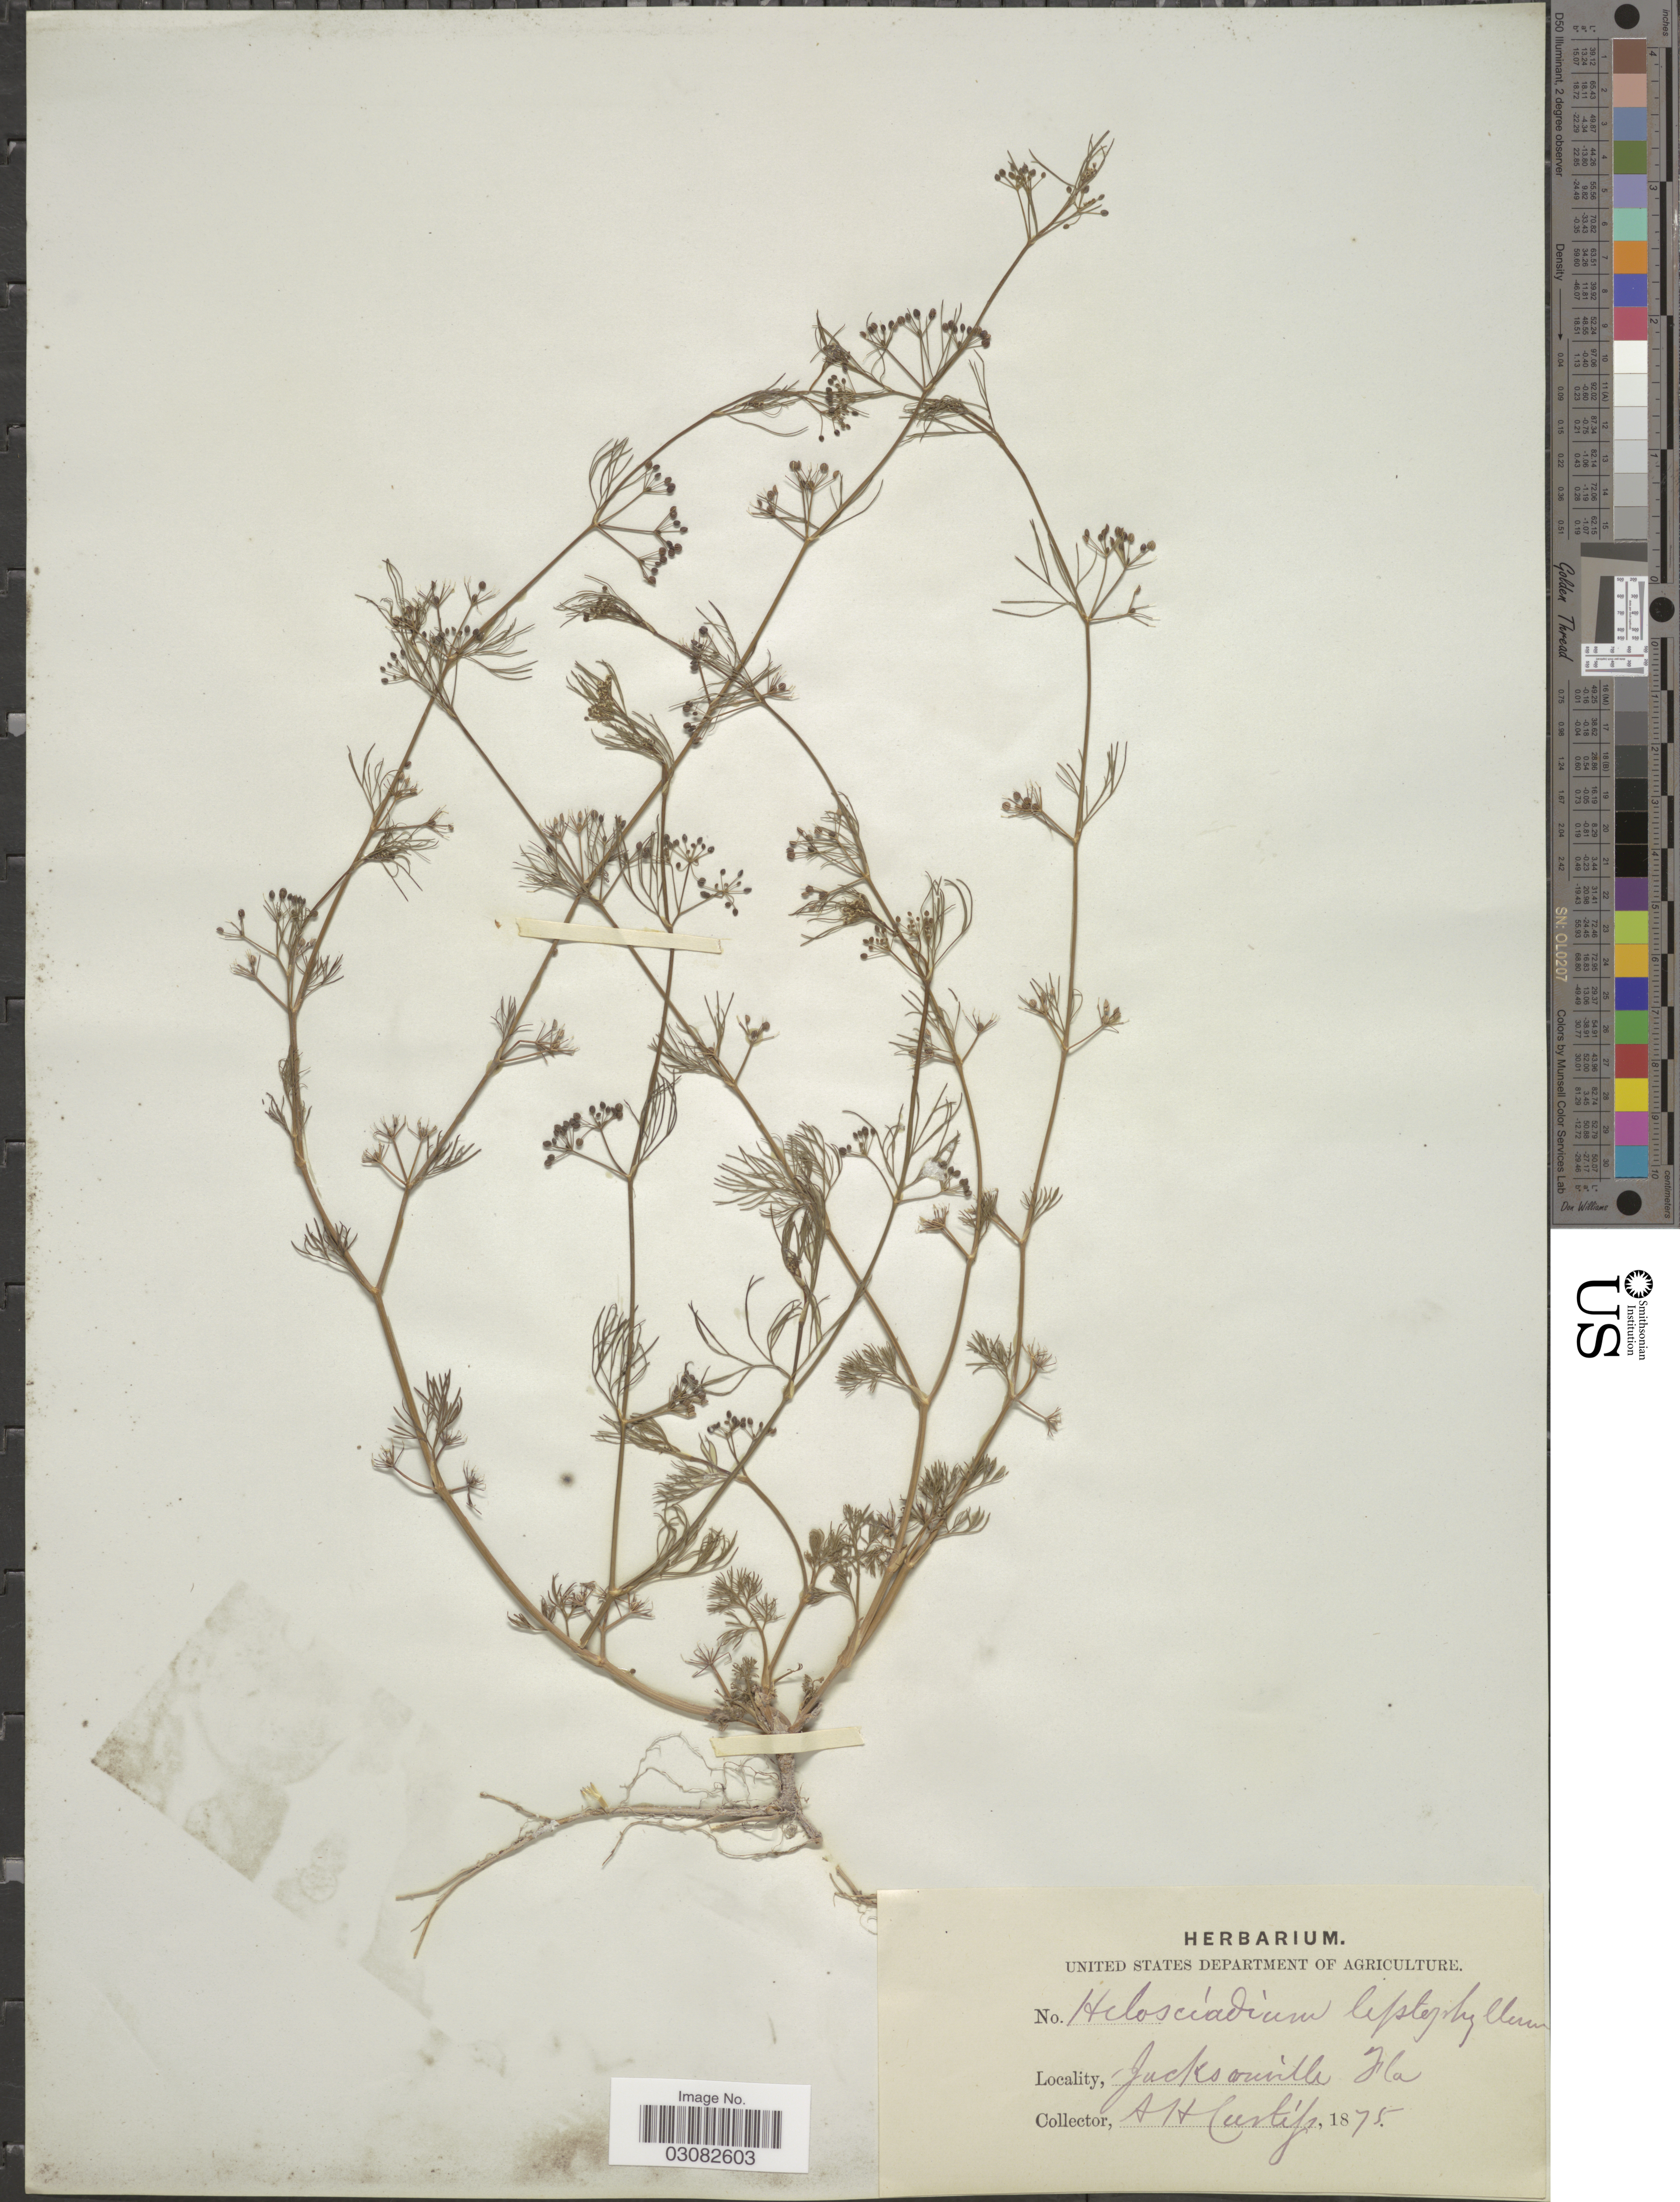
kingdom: Plantae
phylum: Tracheophyta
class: Magnoliopsida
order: Apiales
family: Apiaceae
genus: Apium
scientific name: Apium ammi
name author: (Jacq.) Urb.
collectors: A. H. Curtiss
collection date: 1875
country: United States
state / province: Florida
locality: Jacksonville Fla.